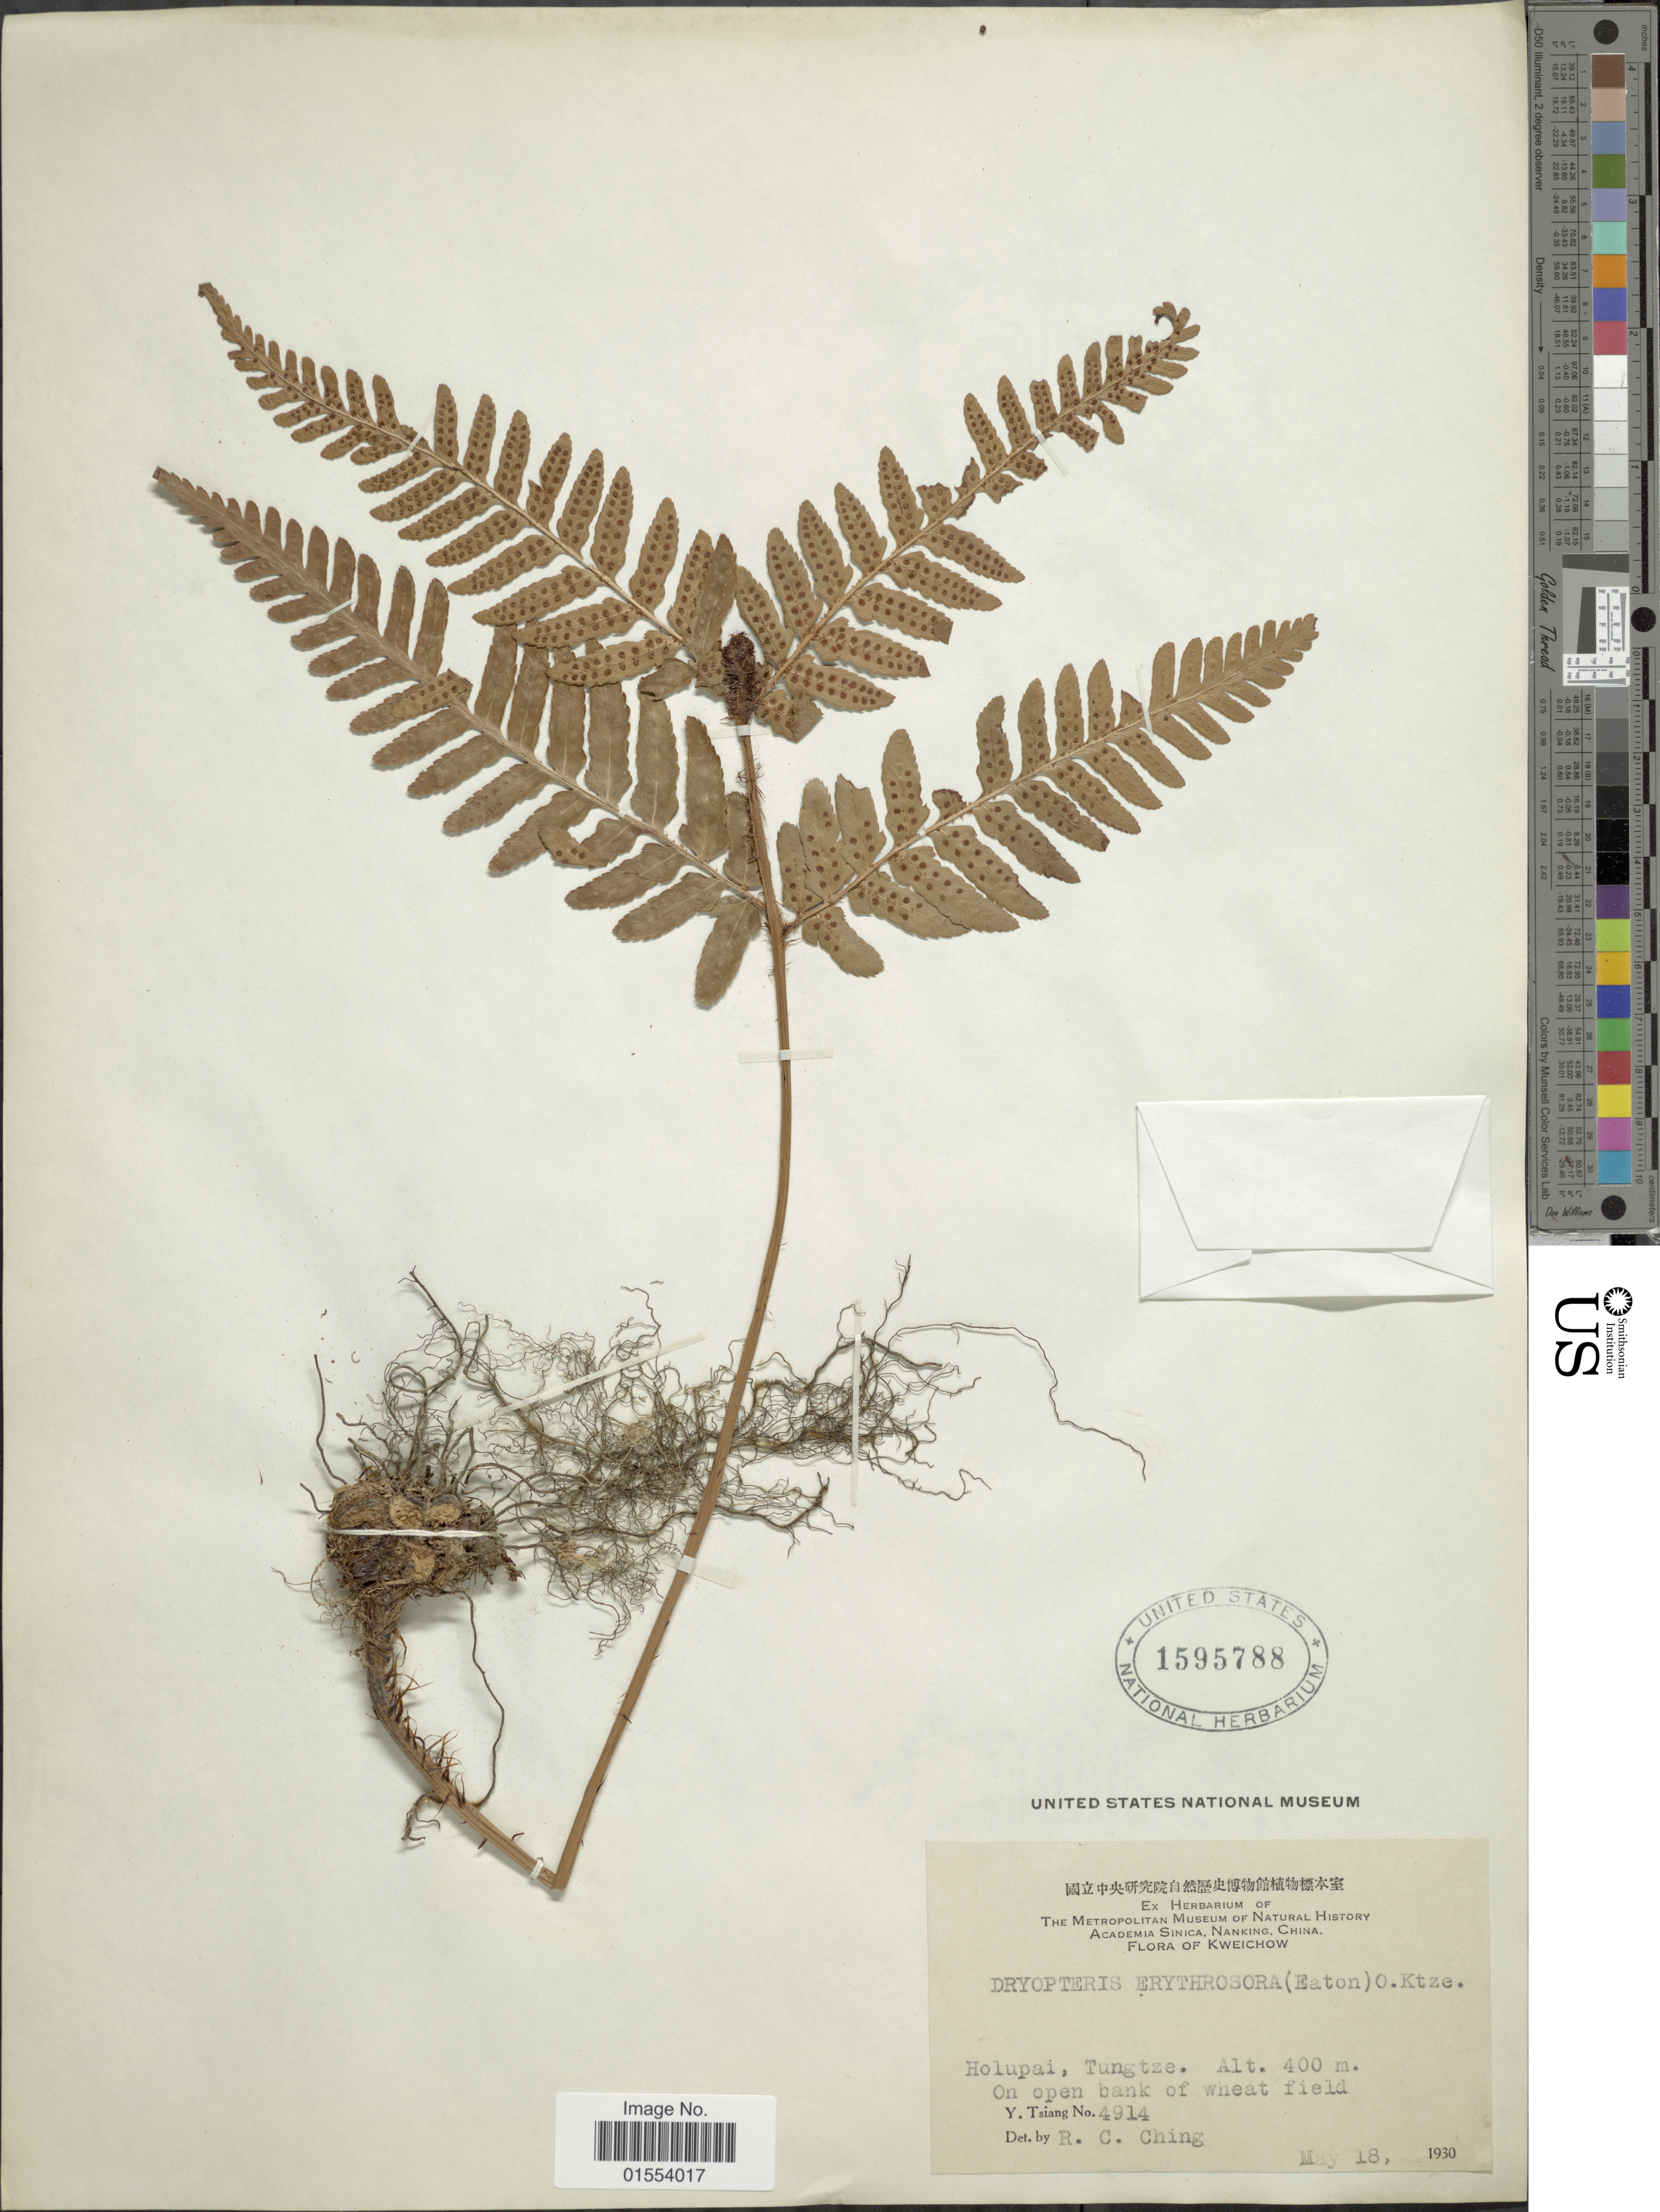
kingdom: Plantae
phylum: Tracheophyta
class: Polypodiopsida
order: Polypodiales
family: Dryopteridaceae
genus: Dryopteris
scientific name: Dryopteris erythrosora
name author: (D.C. Eaton) Kuntze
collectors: Y. Tsiang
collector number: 4914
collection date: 1930-05-18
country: China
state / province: Guizhou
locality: Kweichow. Holupai, Tungtze.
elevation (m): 400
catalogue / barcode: US 1595788